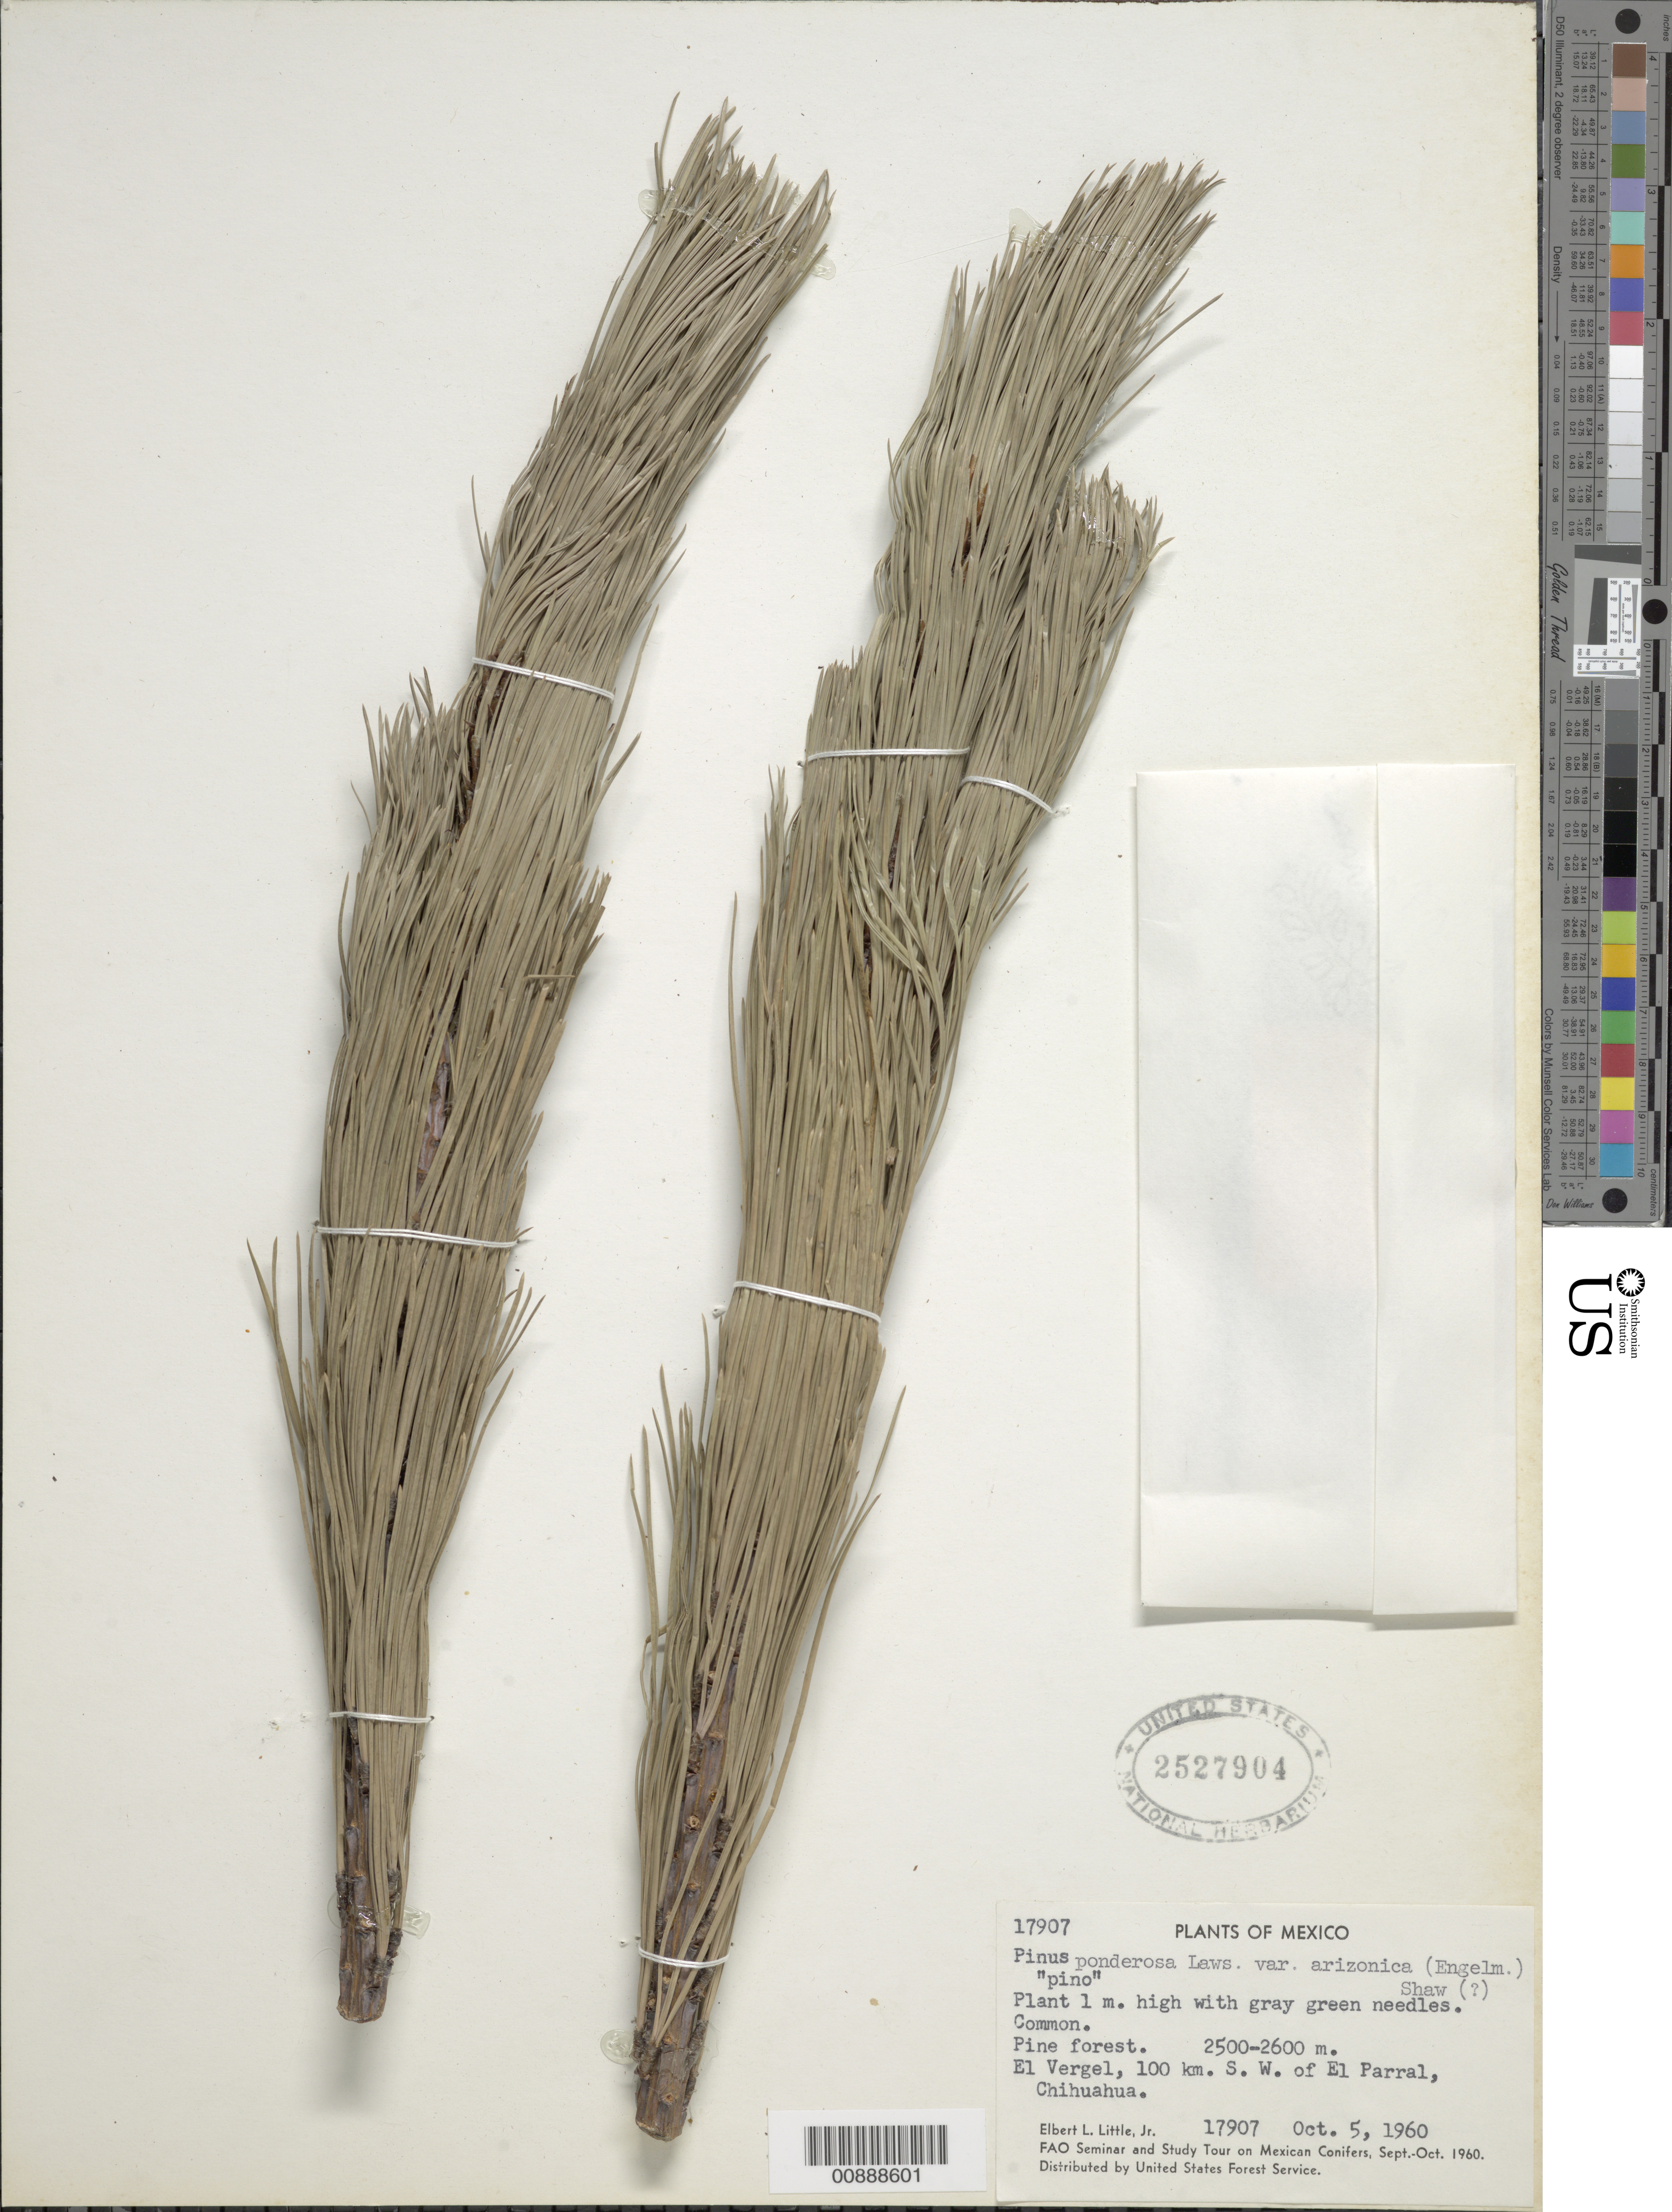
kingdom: Plantae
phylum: Tracheophyta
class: Pinopsida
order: Pinales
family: Pinaceae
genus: Pinus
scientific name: Pinus ponderosa var. arizonica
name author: (Engelm.) Shaw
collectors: E. L. Little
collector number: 17907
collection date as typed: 05 Oct 1960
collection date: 1960-10-05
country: Mexico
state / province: Chihuahua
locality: El Vergel, 100 km. SW of El Parral, Chihuahua.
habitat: Pine forest.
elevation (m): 2600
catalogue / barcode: US 2527904